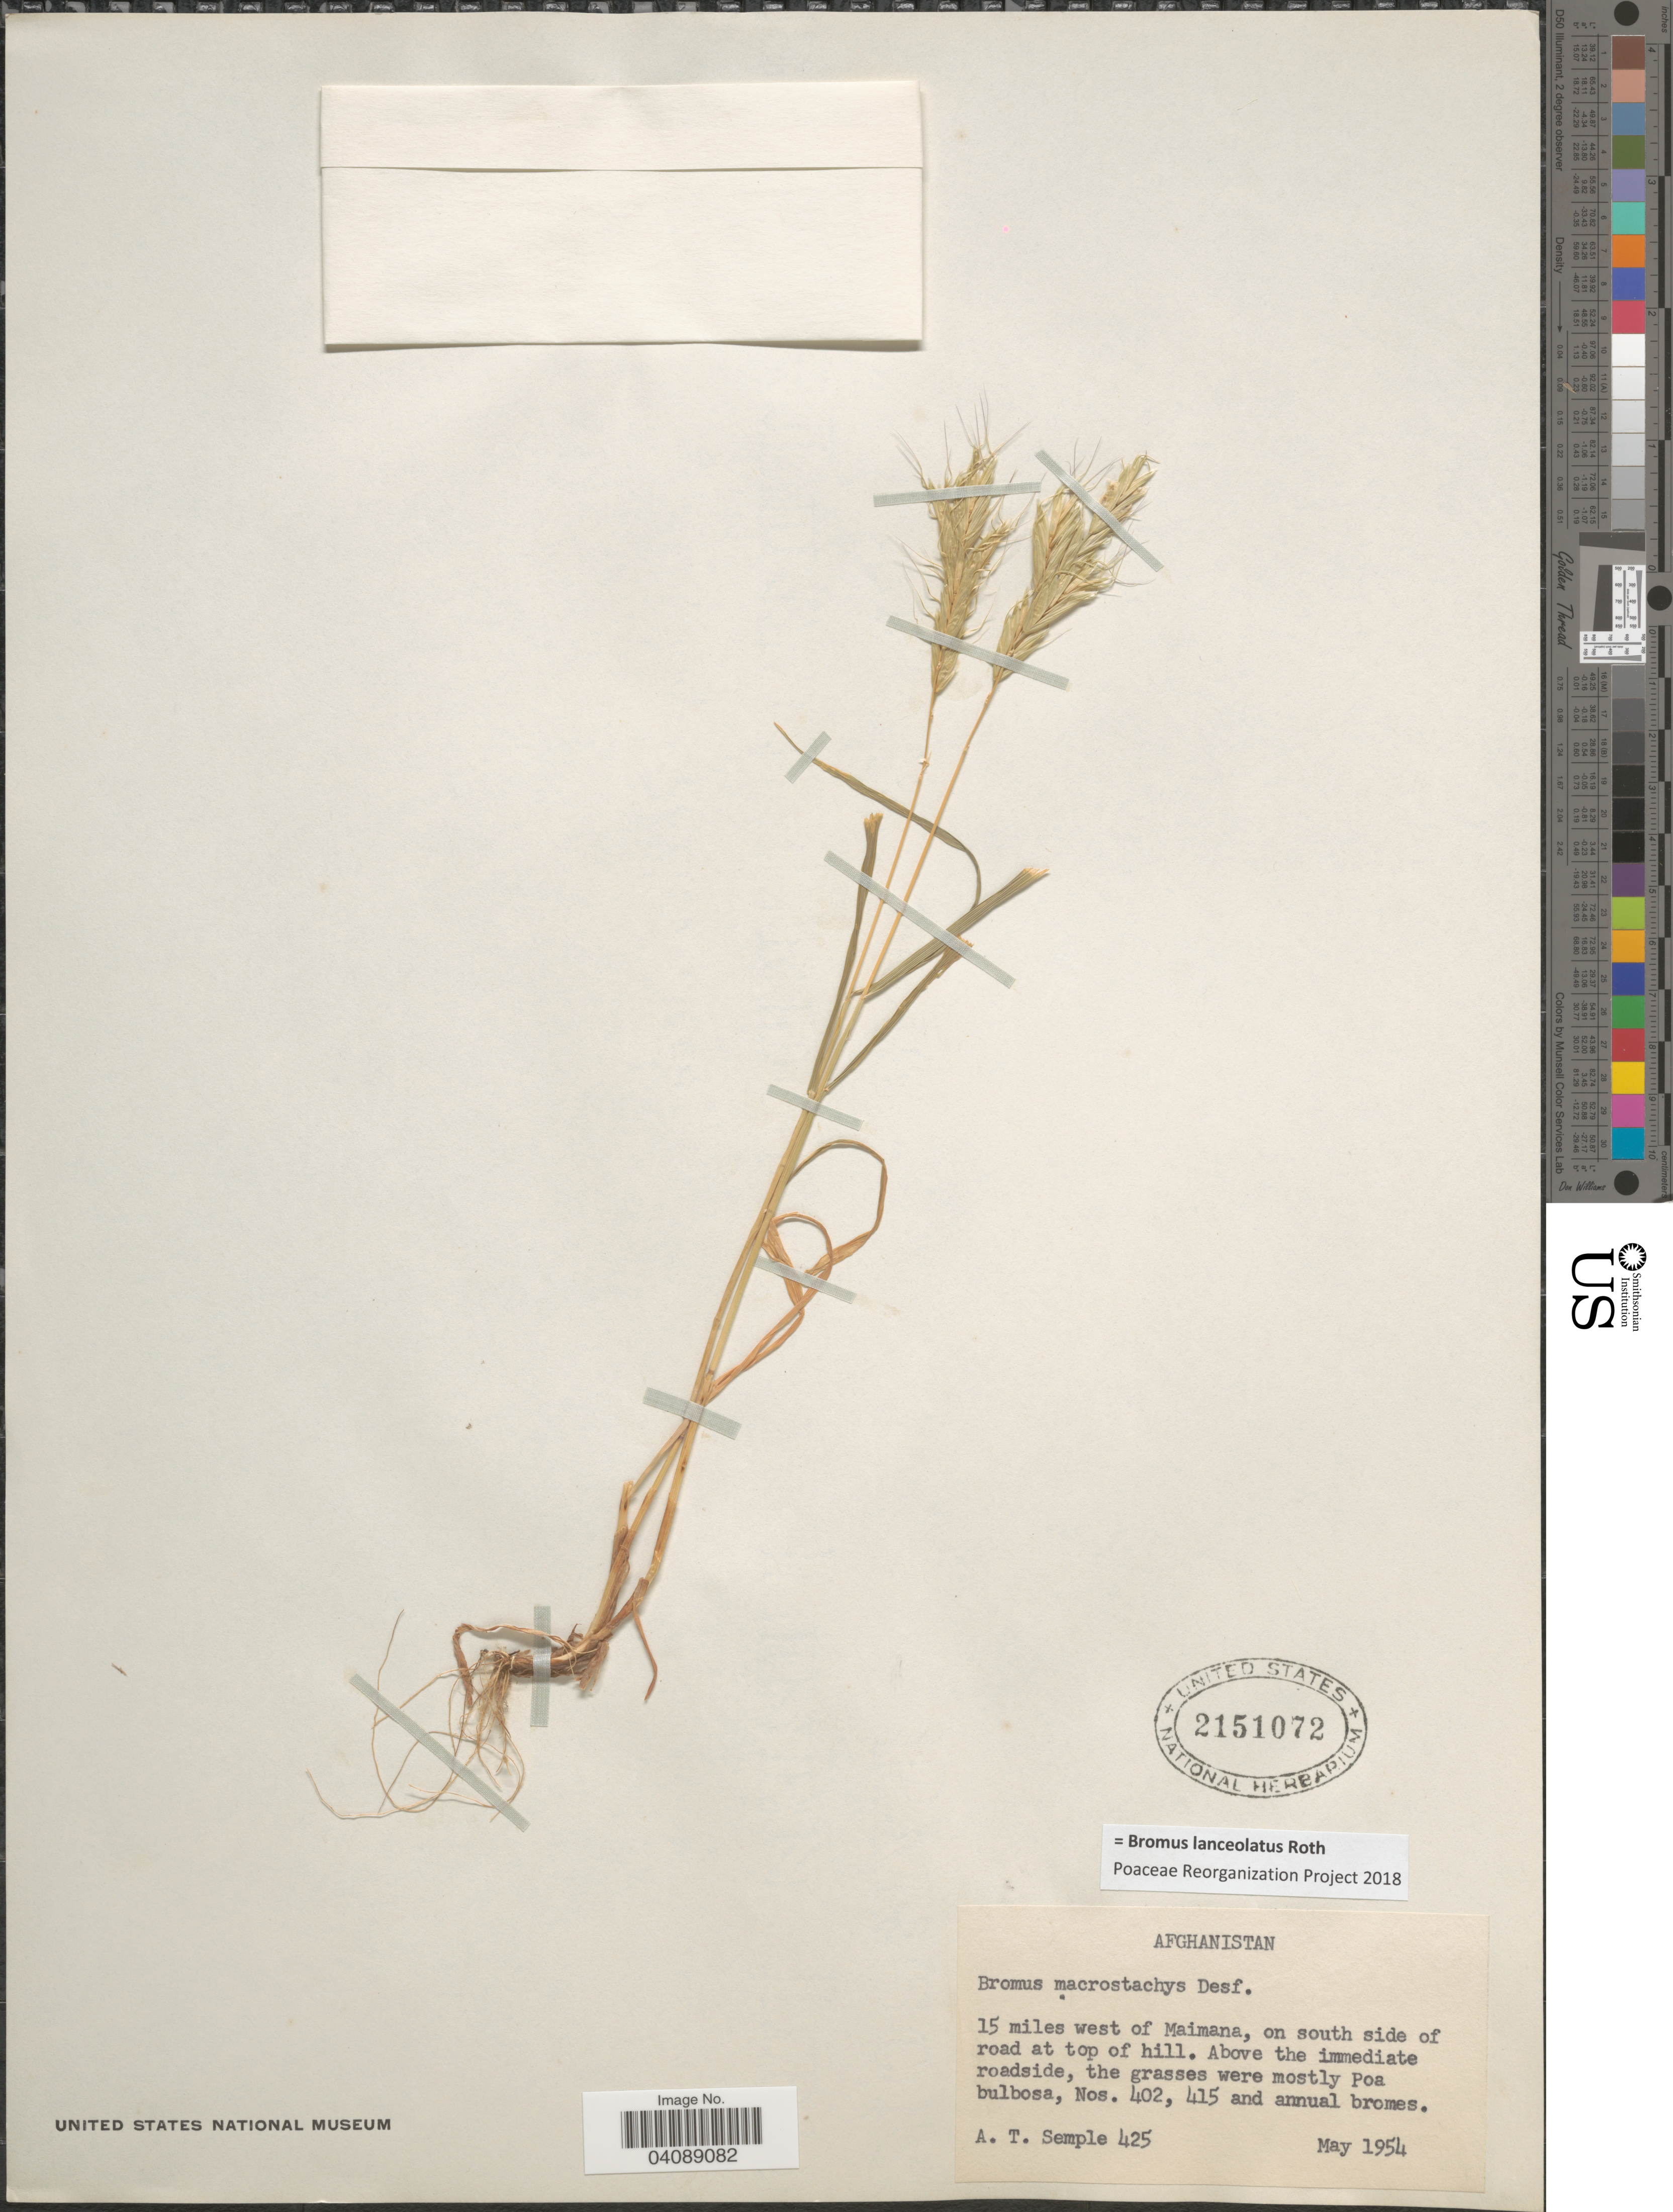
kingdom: Plantae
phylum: Tracheophyta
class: Liliopsida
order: Poales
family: Poaceae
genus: Bromus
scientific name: Bromus lanceolatus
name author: Roth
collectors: A. Semple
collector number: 425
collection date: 1954-05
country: Afghanistan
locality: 15 miles west of Maimana, on south side of road at top of hill.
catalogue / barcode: US 2151072